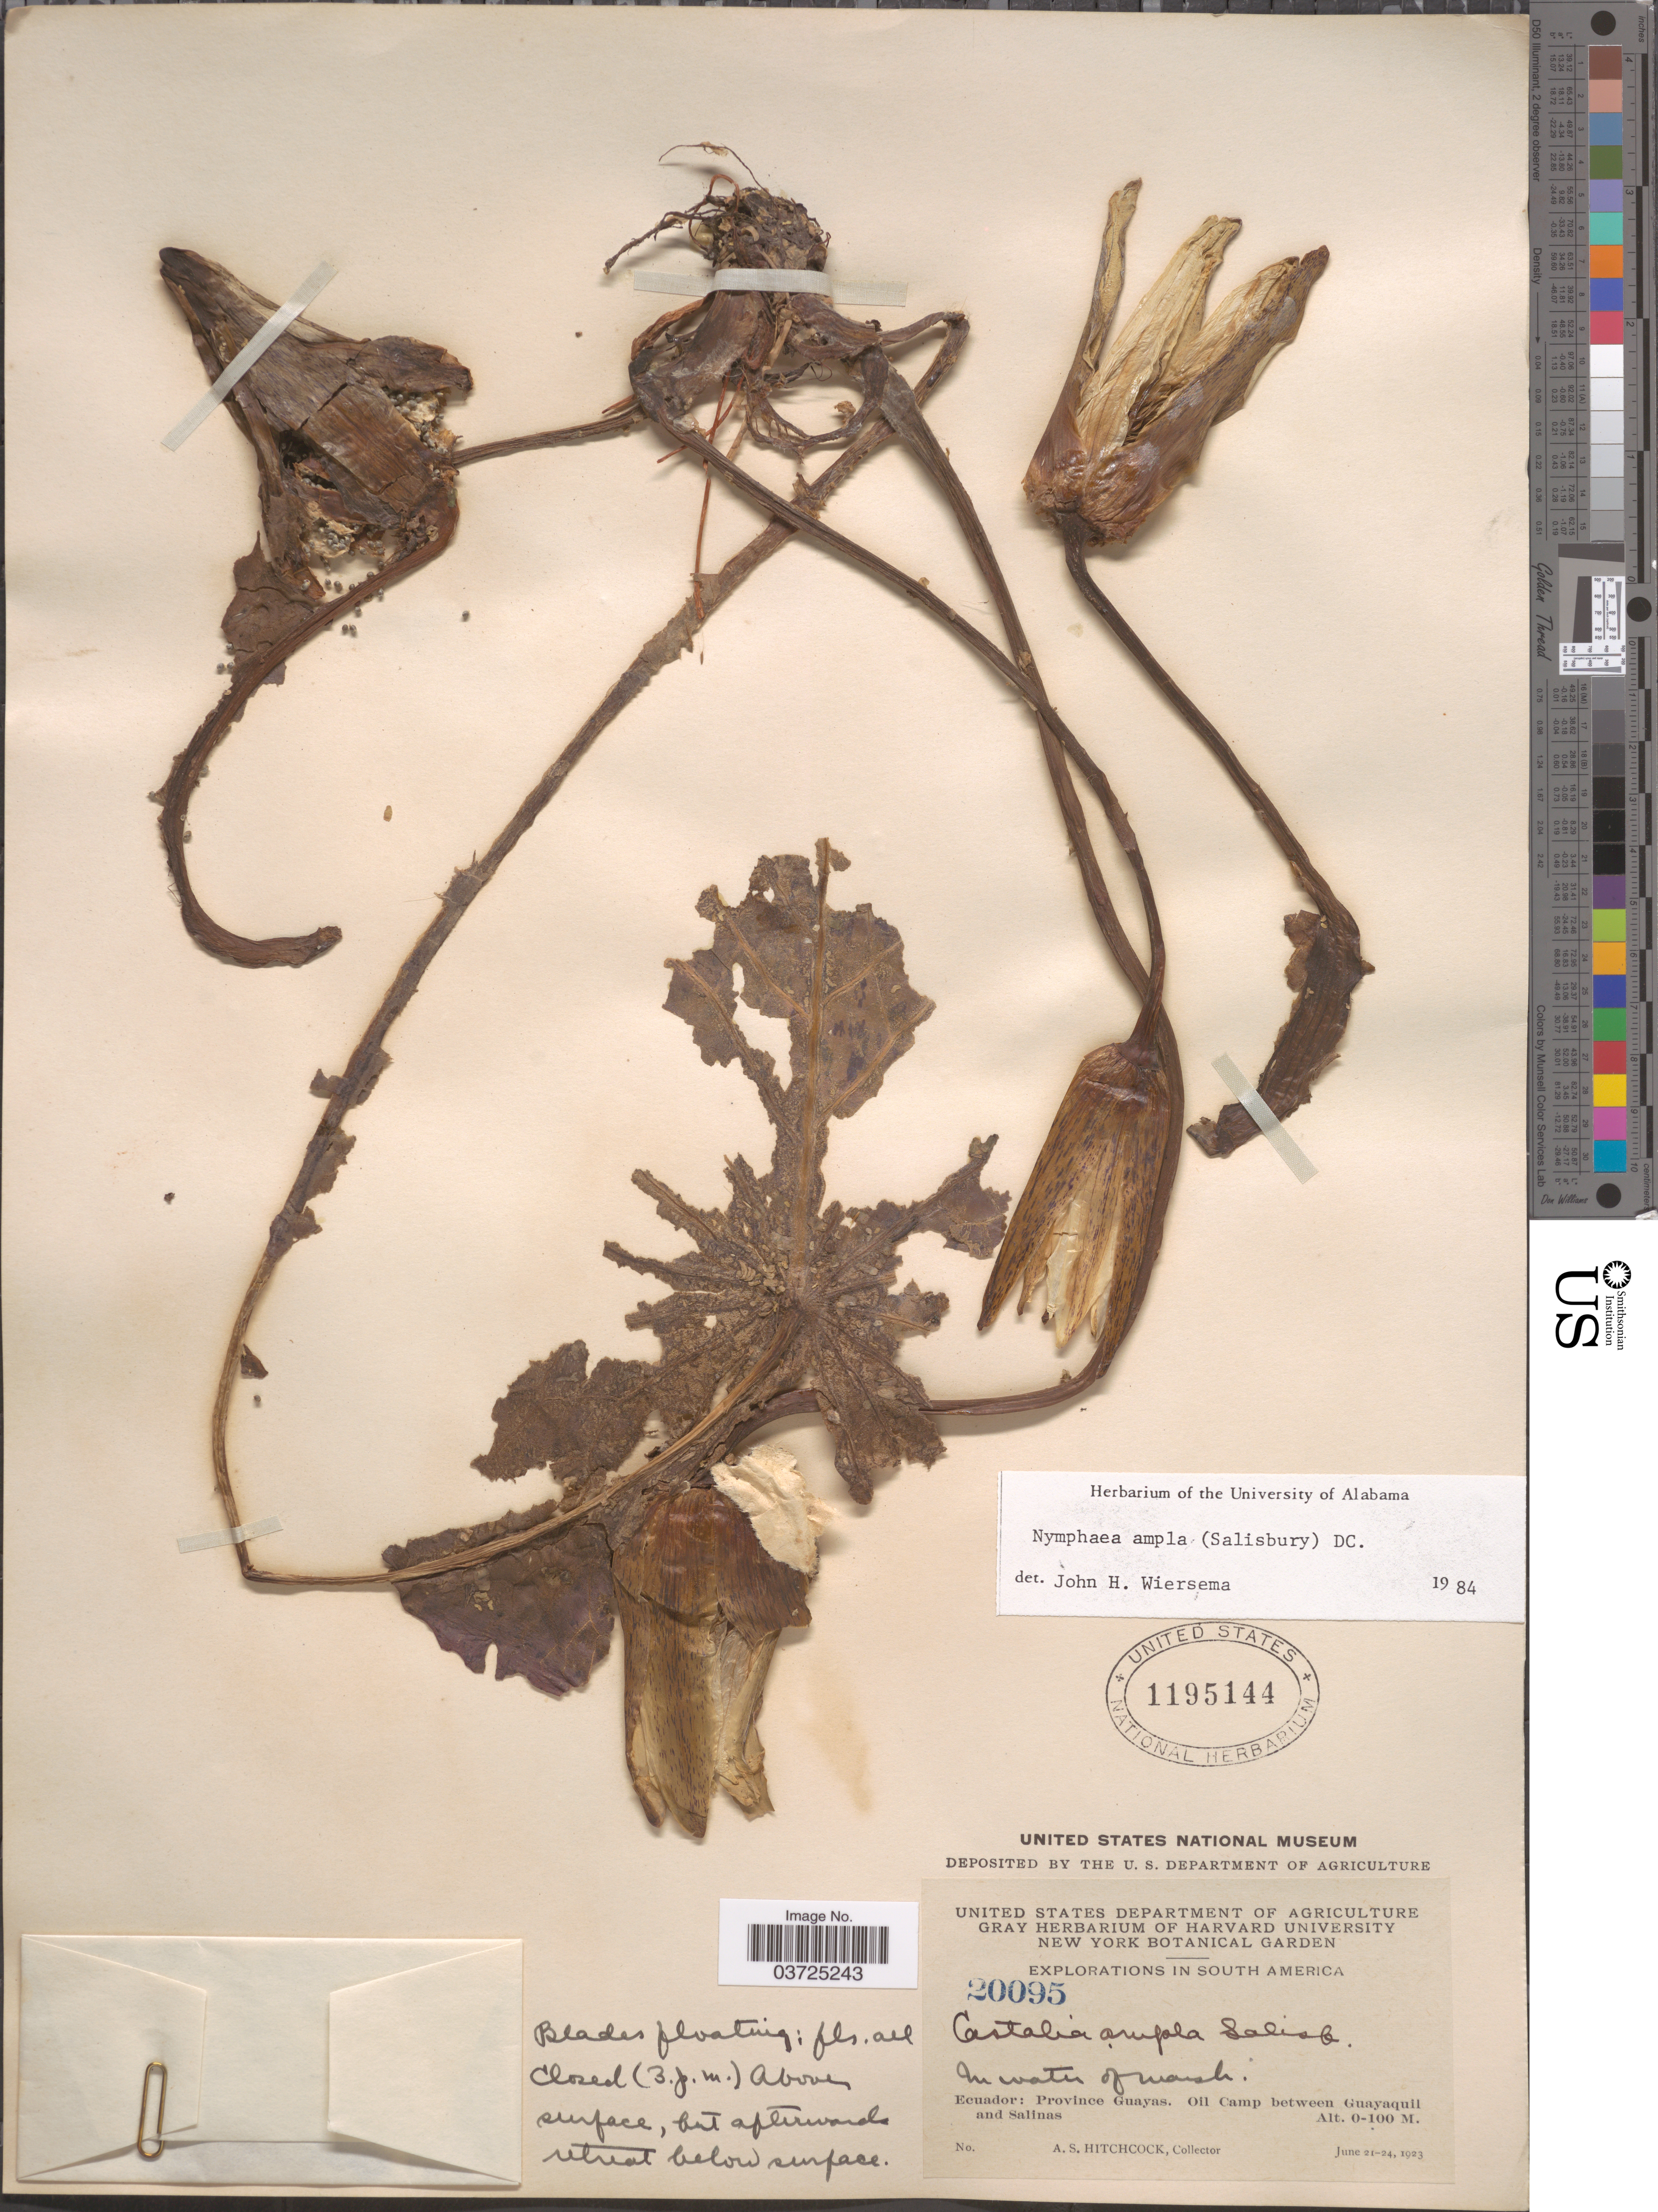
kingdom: Plantae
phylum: Tracheophyta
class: Magnoliopsida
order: Nymphaeales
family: Nymphaeaceae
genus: Nymphaea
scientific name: Nymphaea ampla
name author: (Salisb.) DC.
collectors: A. S. Hitchcock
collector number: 20095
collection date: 1923-06-21/1923-06-24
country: Ecuador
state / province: Guayas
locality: Oil Camp between Guayaquil and Salinas.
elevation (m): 0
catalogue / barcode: US 1195144